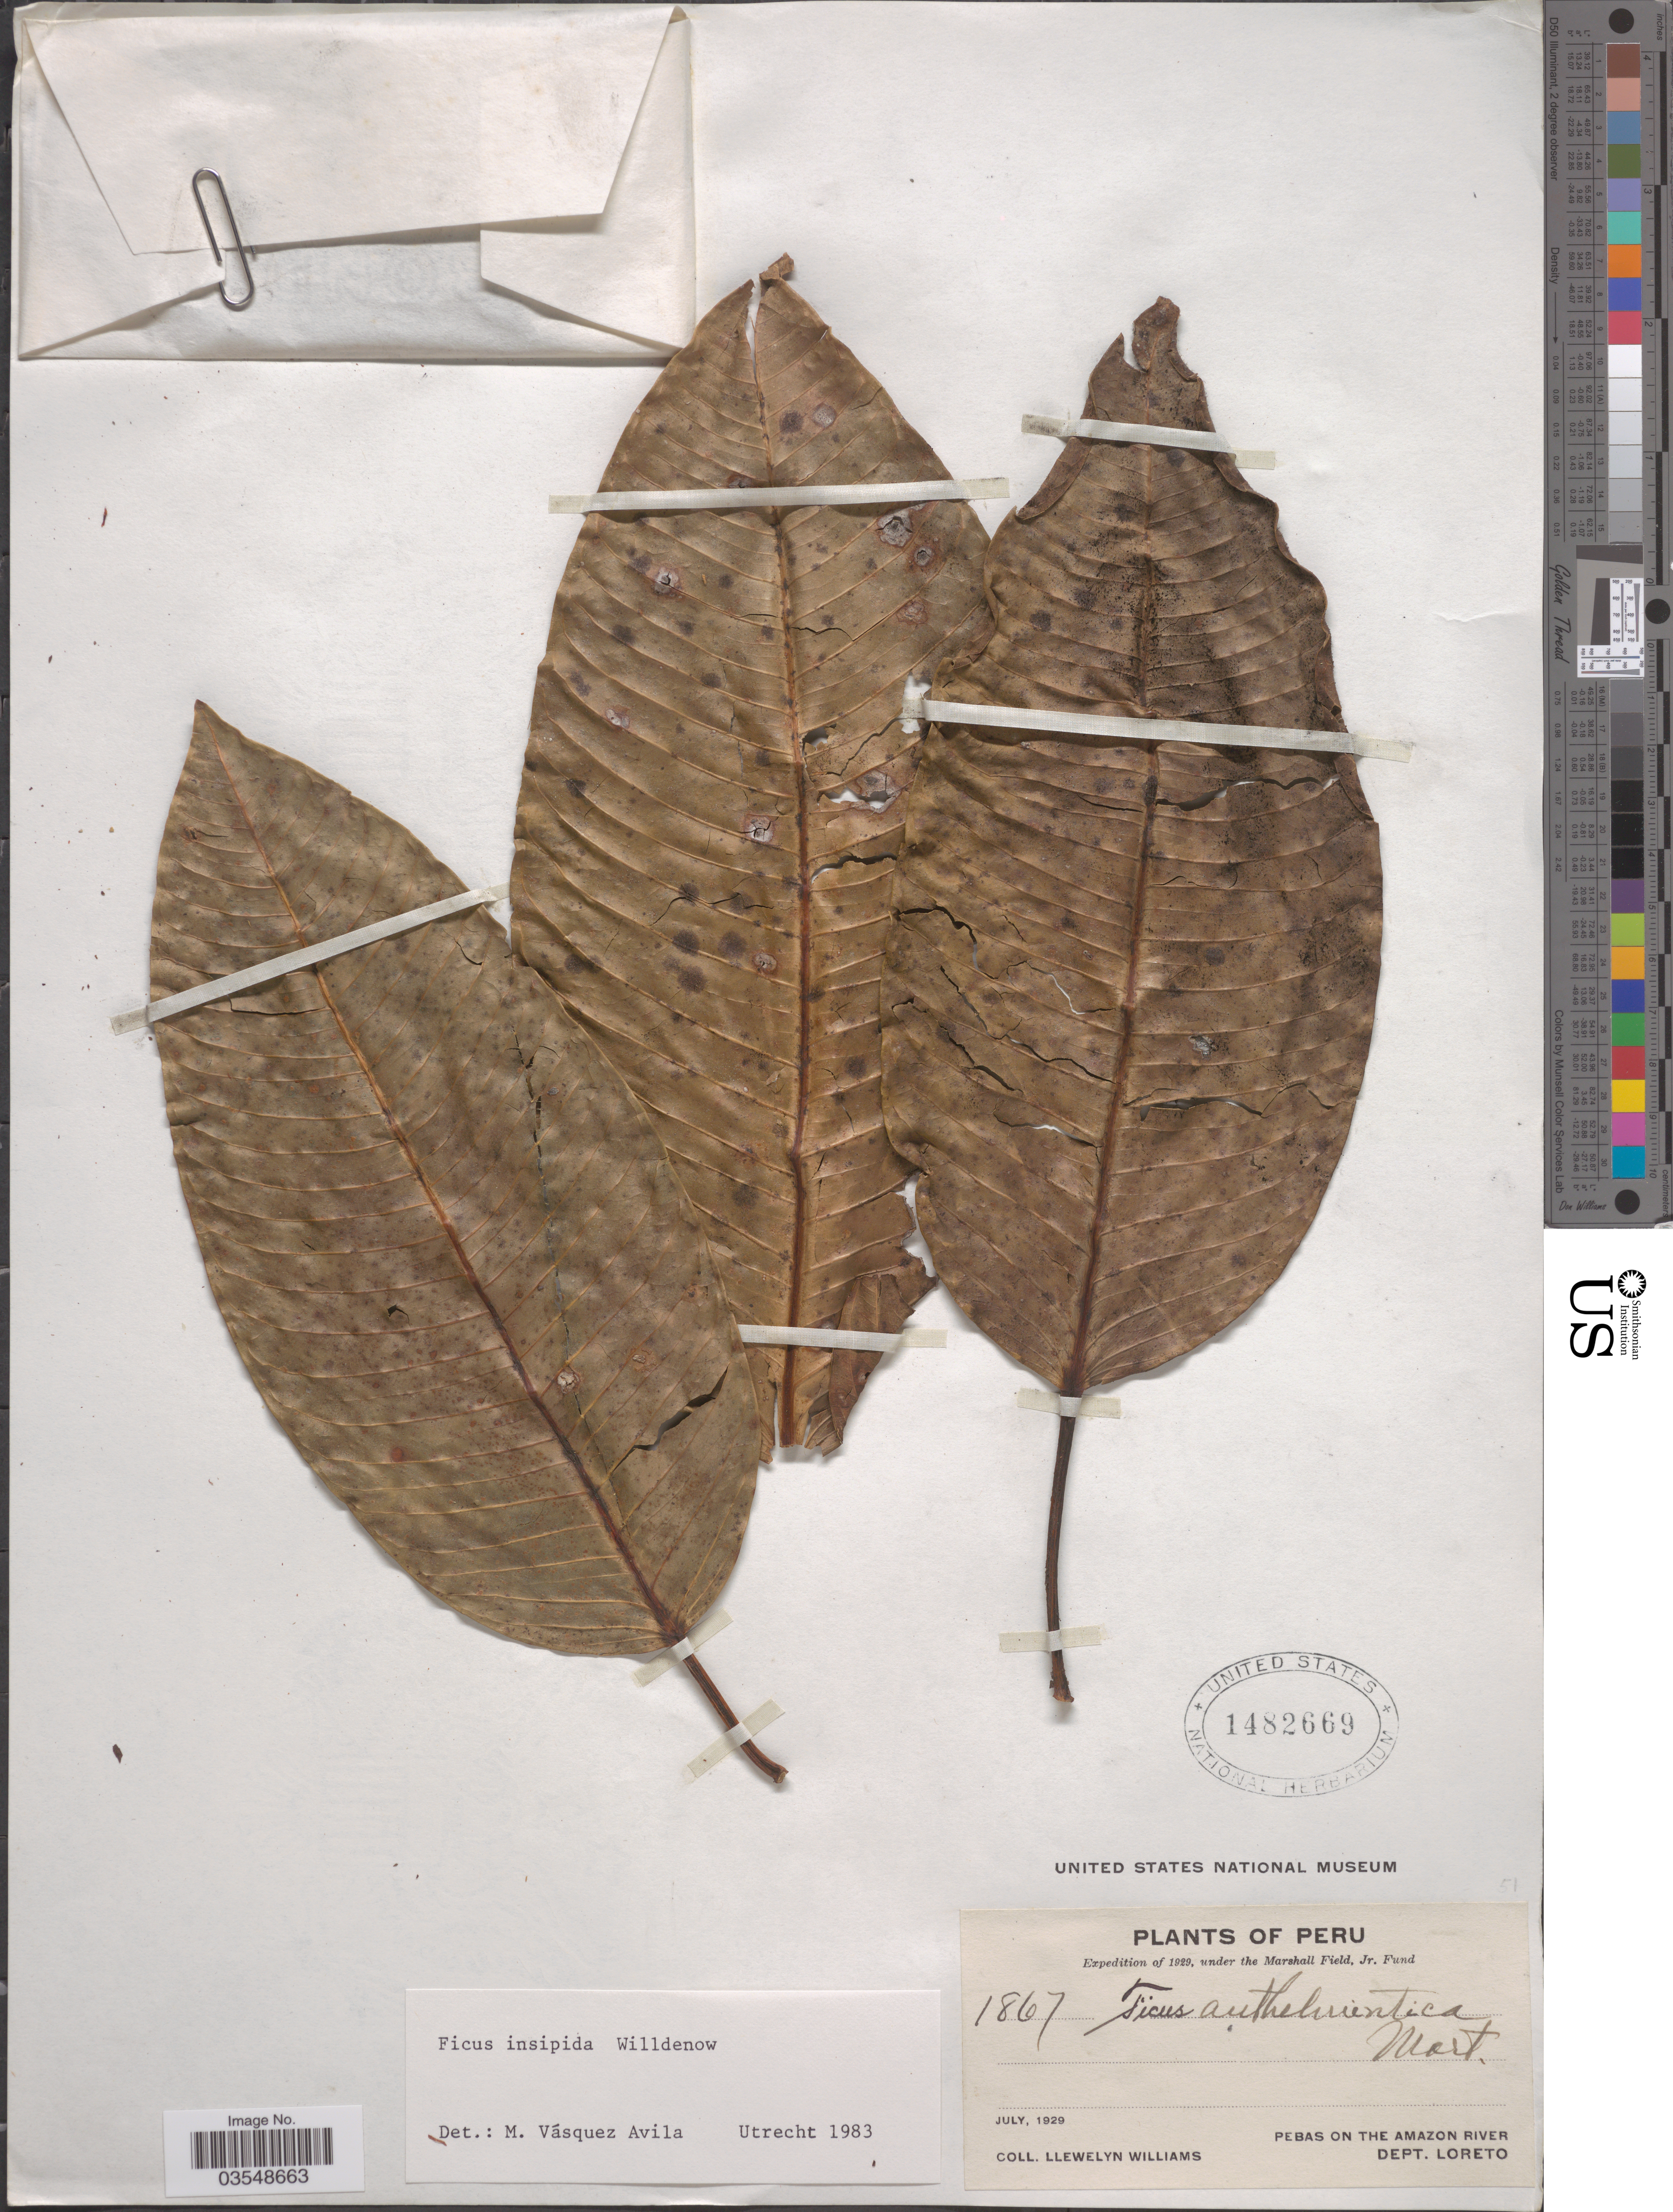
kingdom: Plantae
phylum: Tracheophyta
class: Magnoliopsida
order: Rosales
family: Moraceae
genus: Ficus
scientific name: Ficus insipida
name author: Willd.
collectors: Ll. Williams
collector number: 1867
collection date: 1929-07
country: Peru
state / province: Loreto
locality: Pebas on the Amazon River. Dept. Loreto.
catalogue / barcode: US 1482669